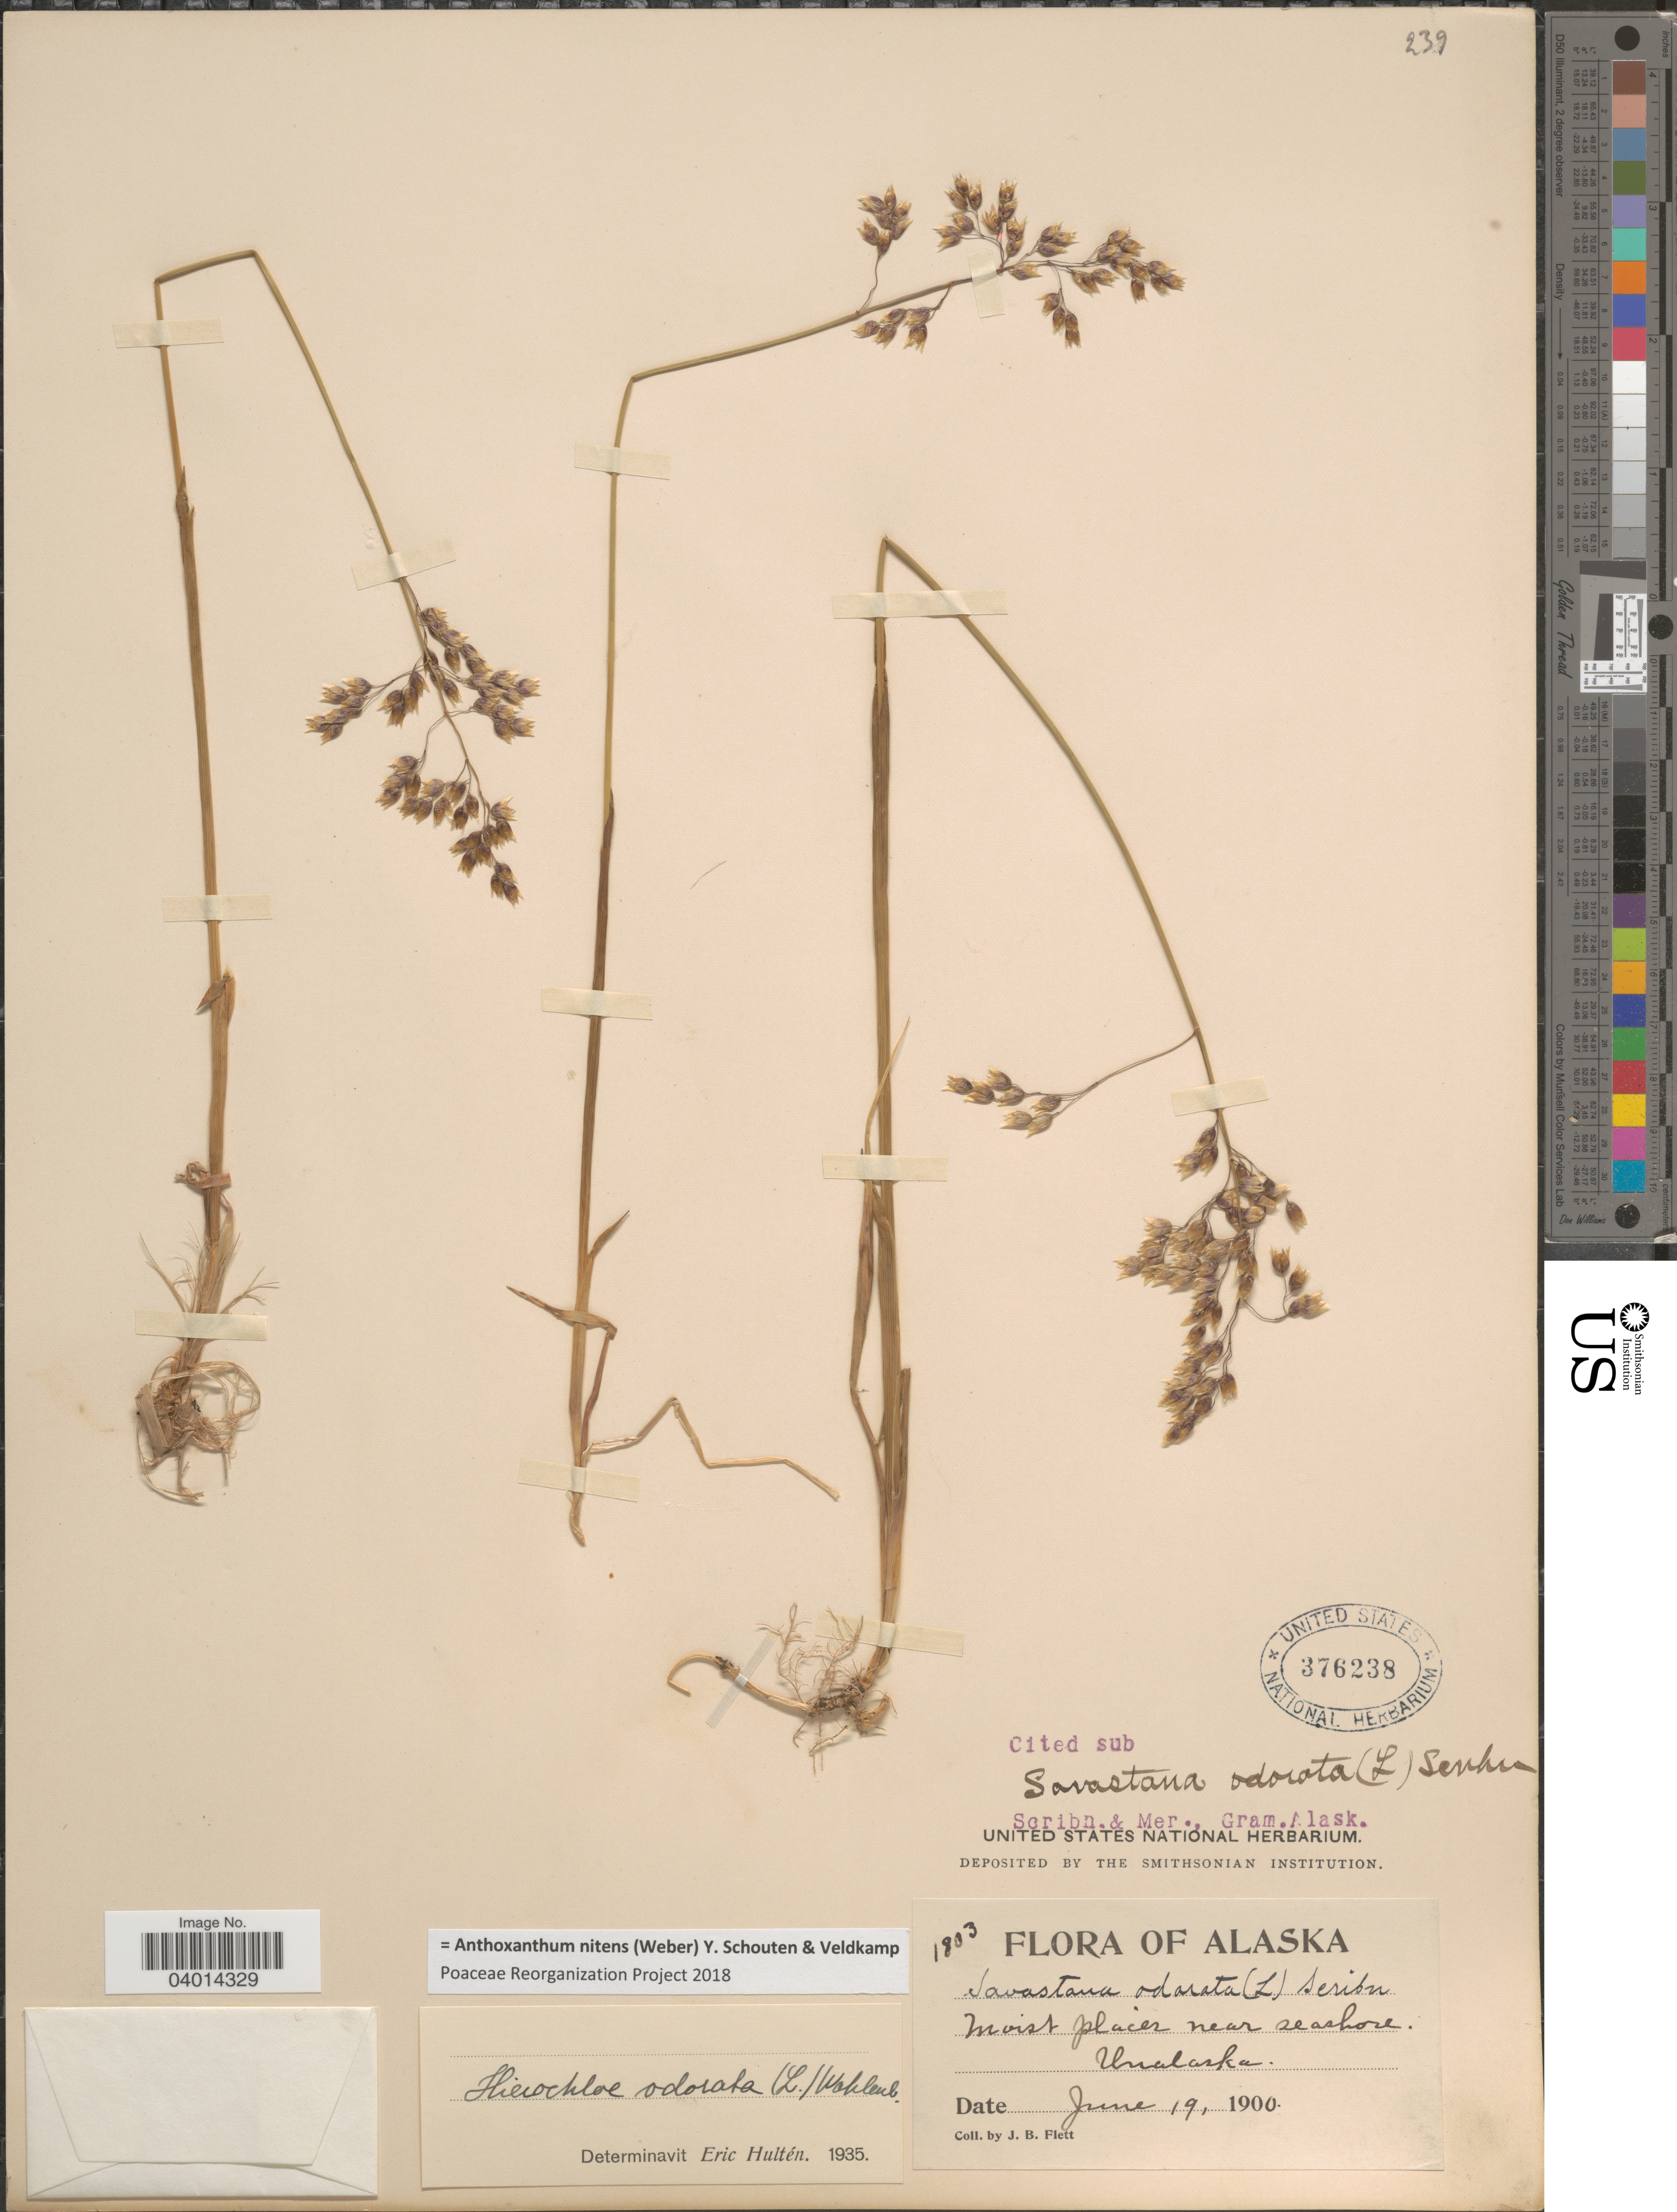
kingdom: Plantae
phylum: Tracheophyta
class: Liliopsida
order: Poales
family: Poaceae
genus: Anthoxanthum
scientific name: Anthoxanthum nitens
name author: (G.H. Weber) R.T.A. Schouten & Veldkamp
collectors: J. Flett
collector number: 1803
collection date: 1900-06-19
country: United States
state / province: Alaska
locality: Moist places near seashore. Unalaska.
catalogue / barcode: US 376238